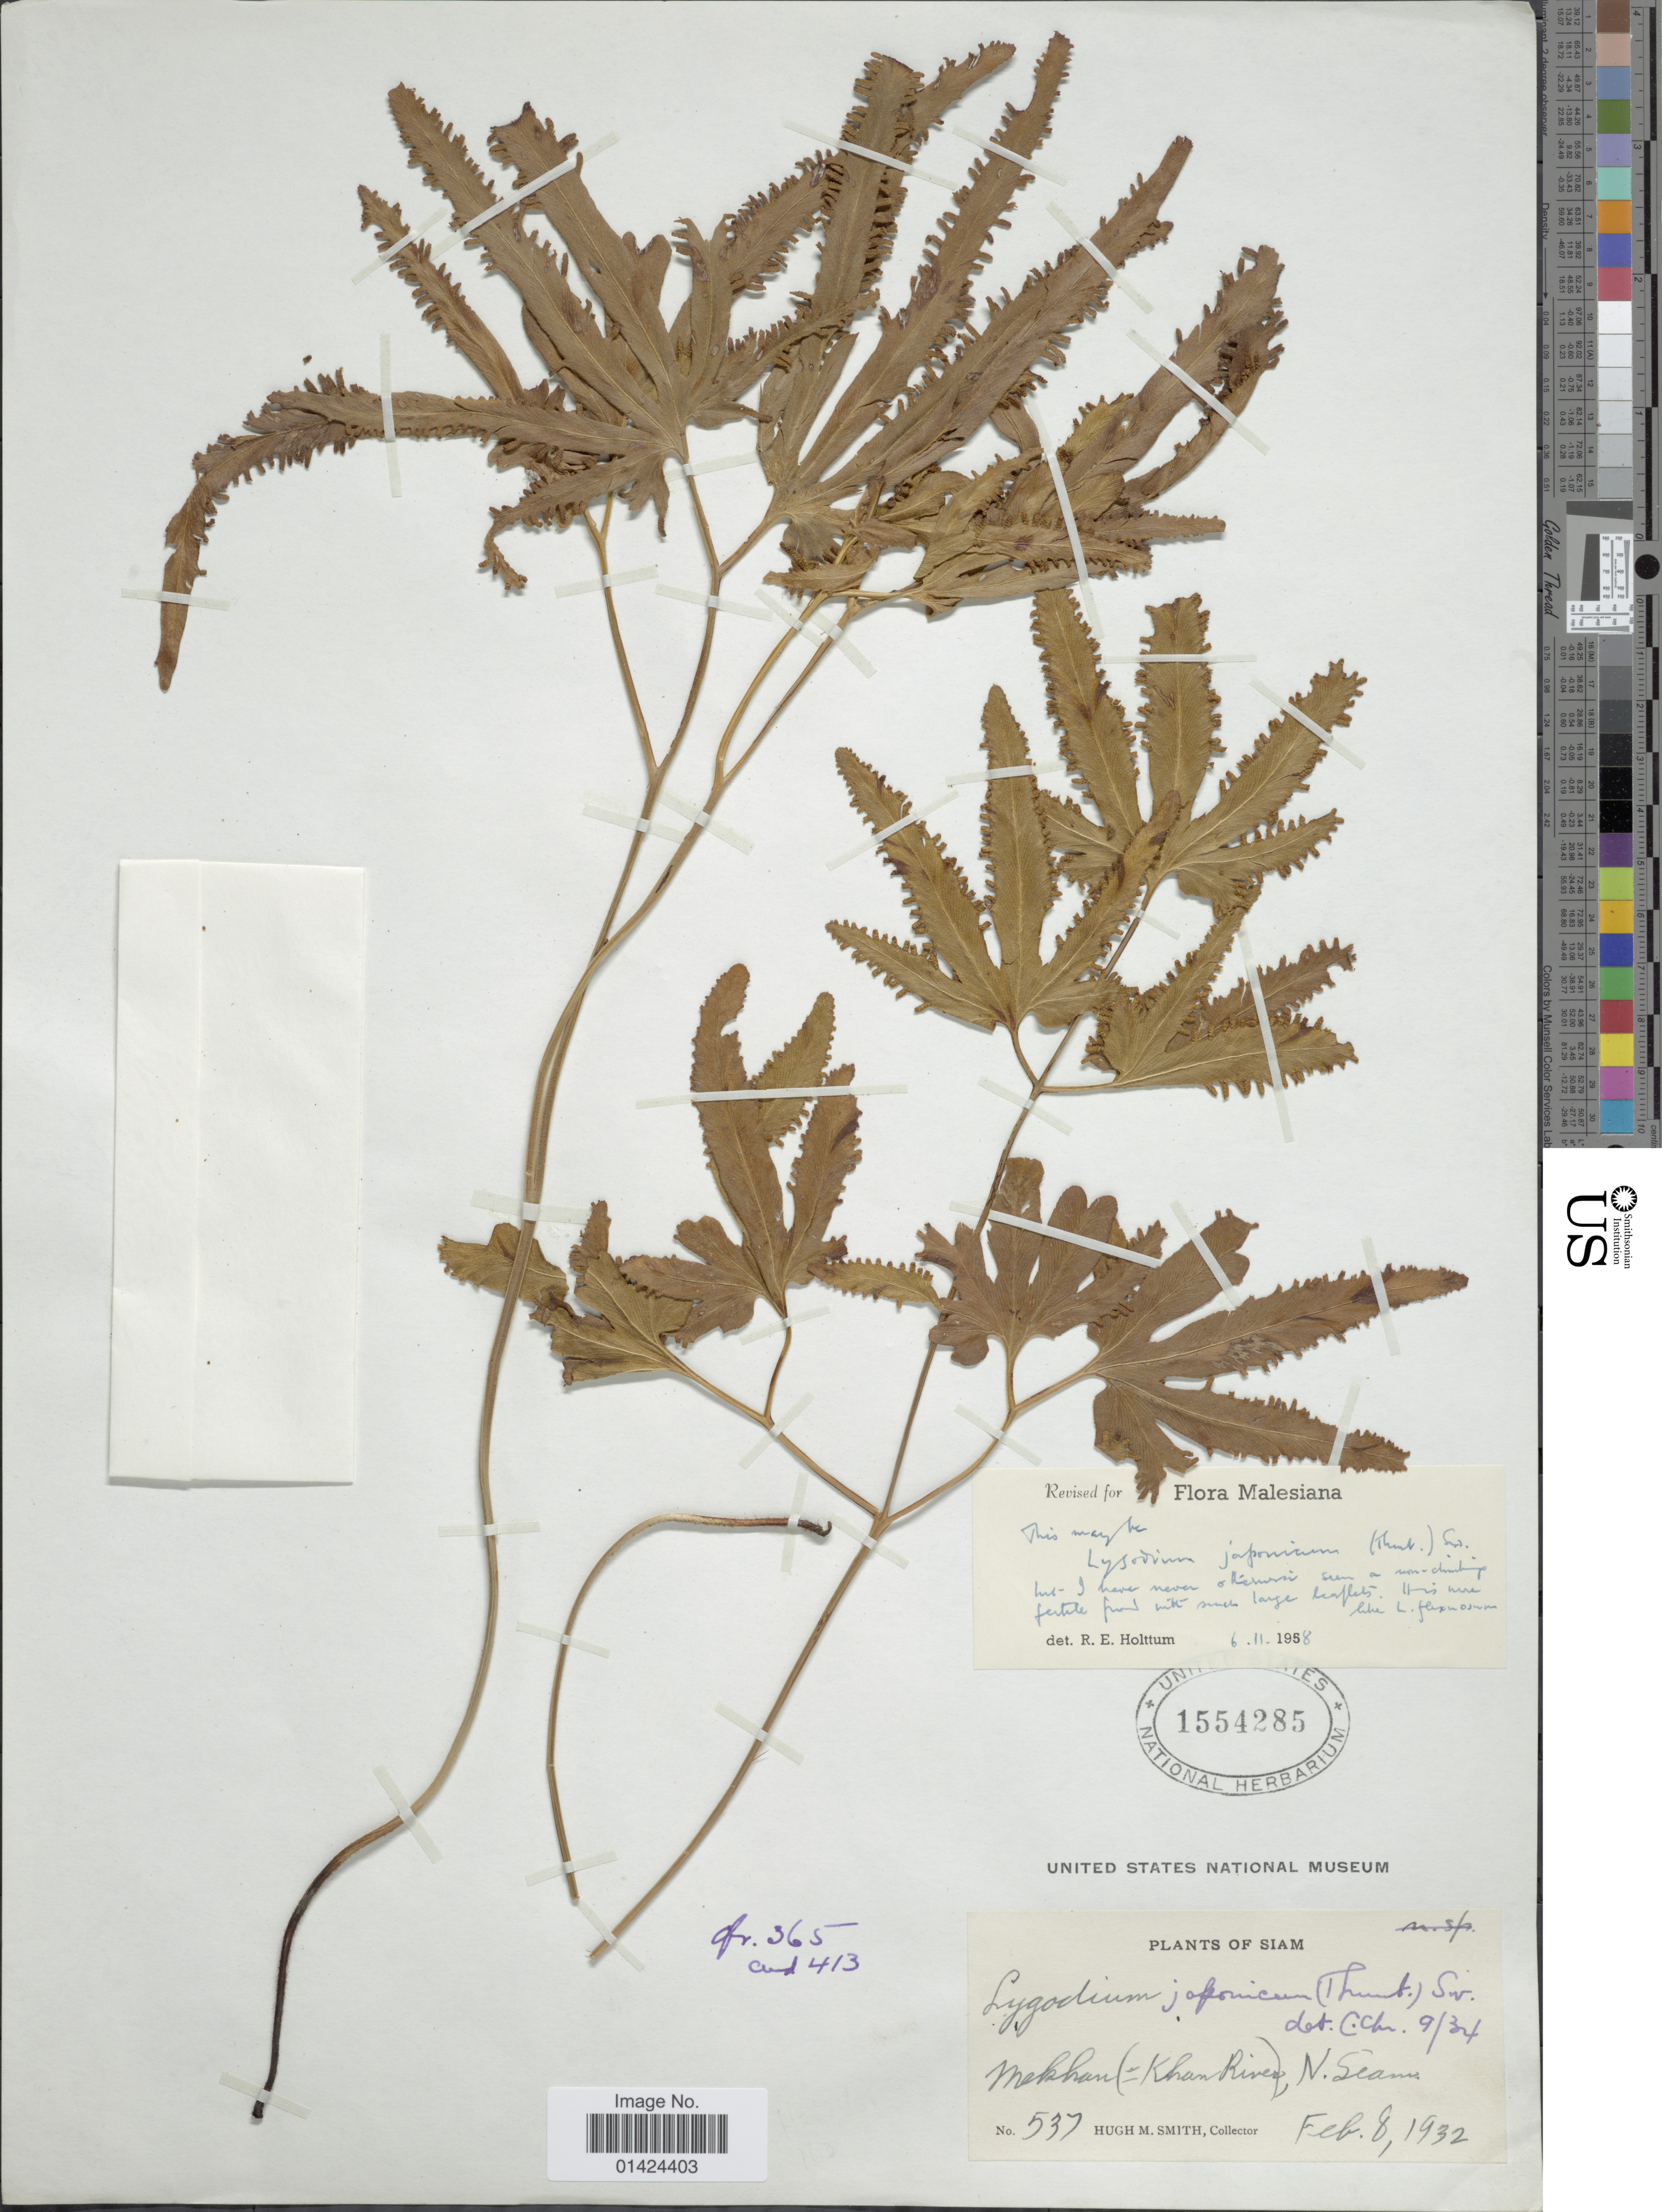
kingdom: Plantae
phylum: Tracheophyta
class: Polypodiopsida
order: Schizaeales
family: Lygodiaceae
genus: Lygodium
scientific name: Lygodium japonicum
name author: (Thunb.) Sw.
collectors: H. M. Smith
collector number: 537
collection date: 1932-02-08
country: Thailand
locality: Siam, Mekkan (=Khan River), N. Siam.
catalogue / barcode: US 1554285